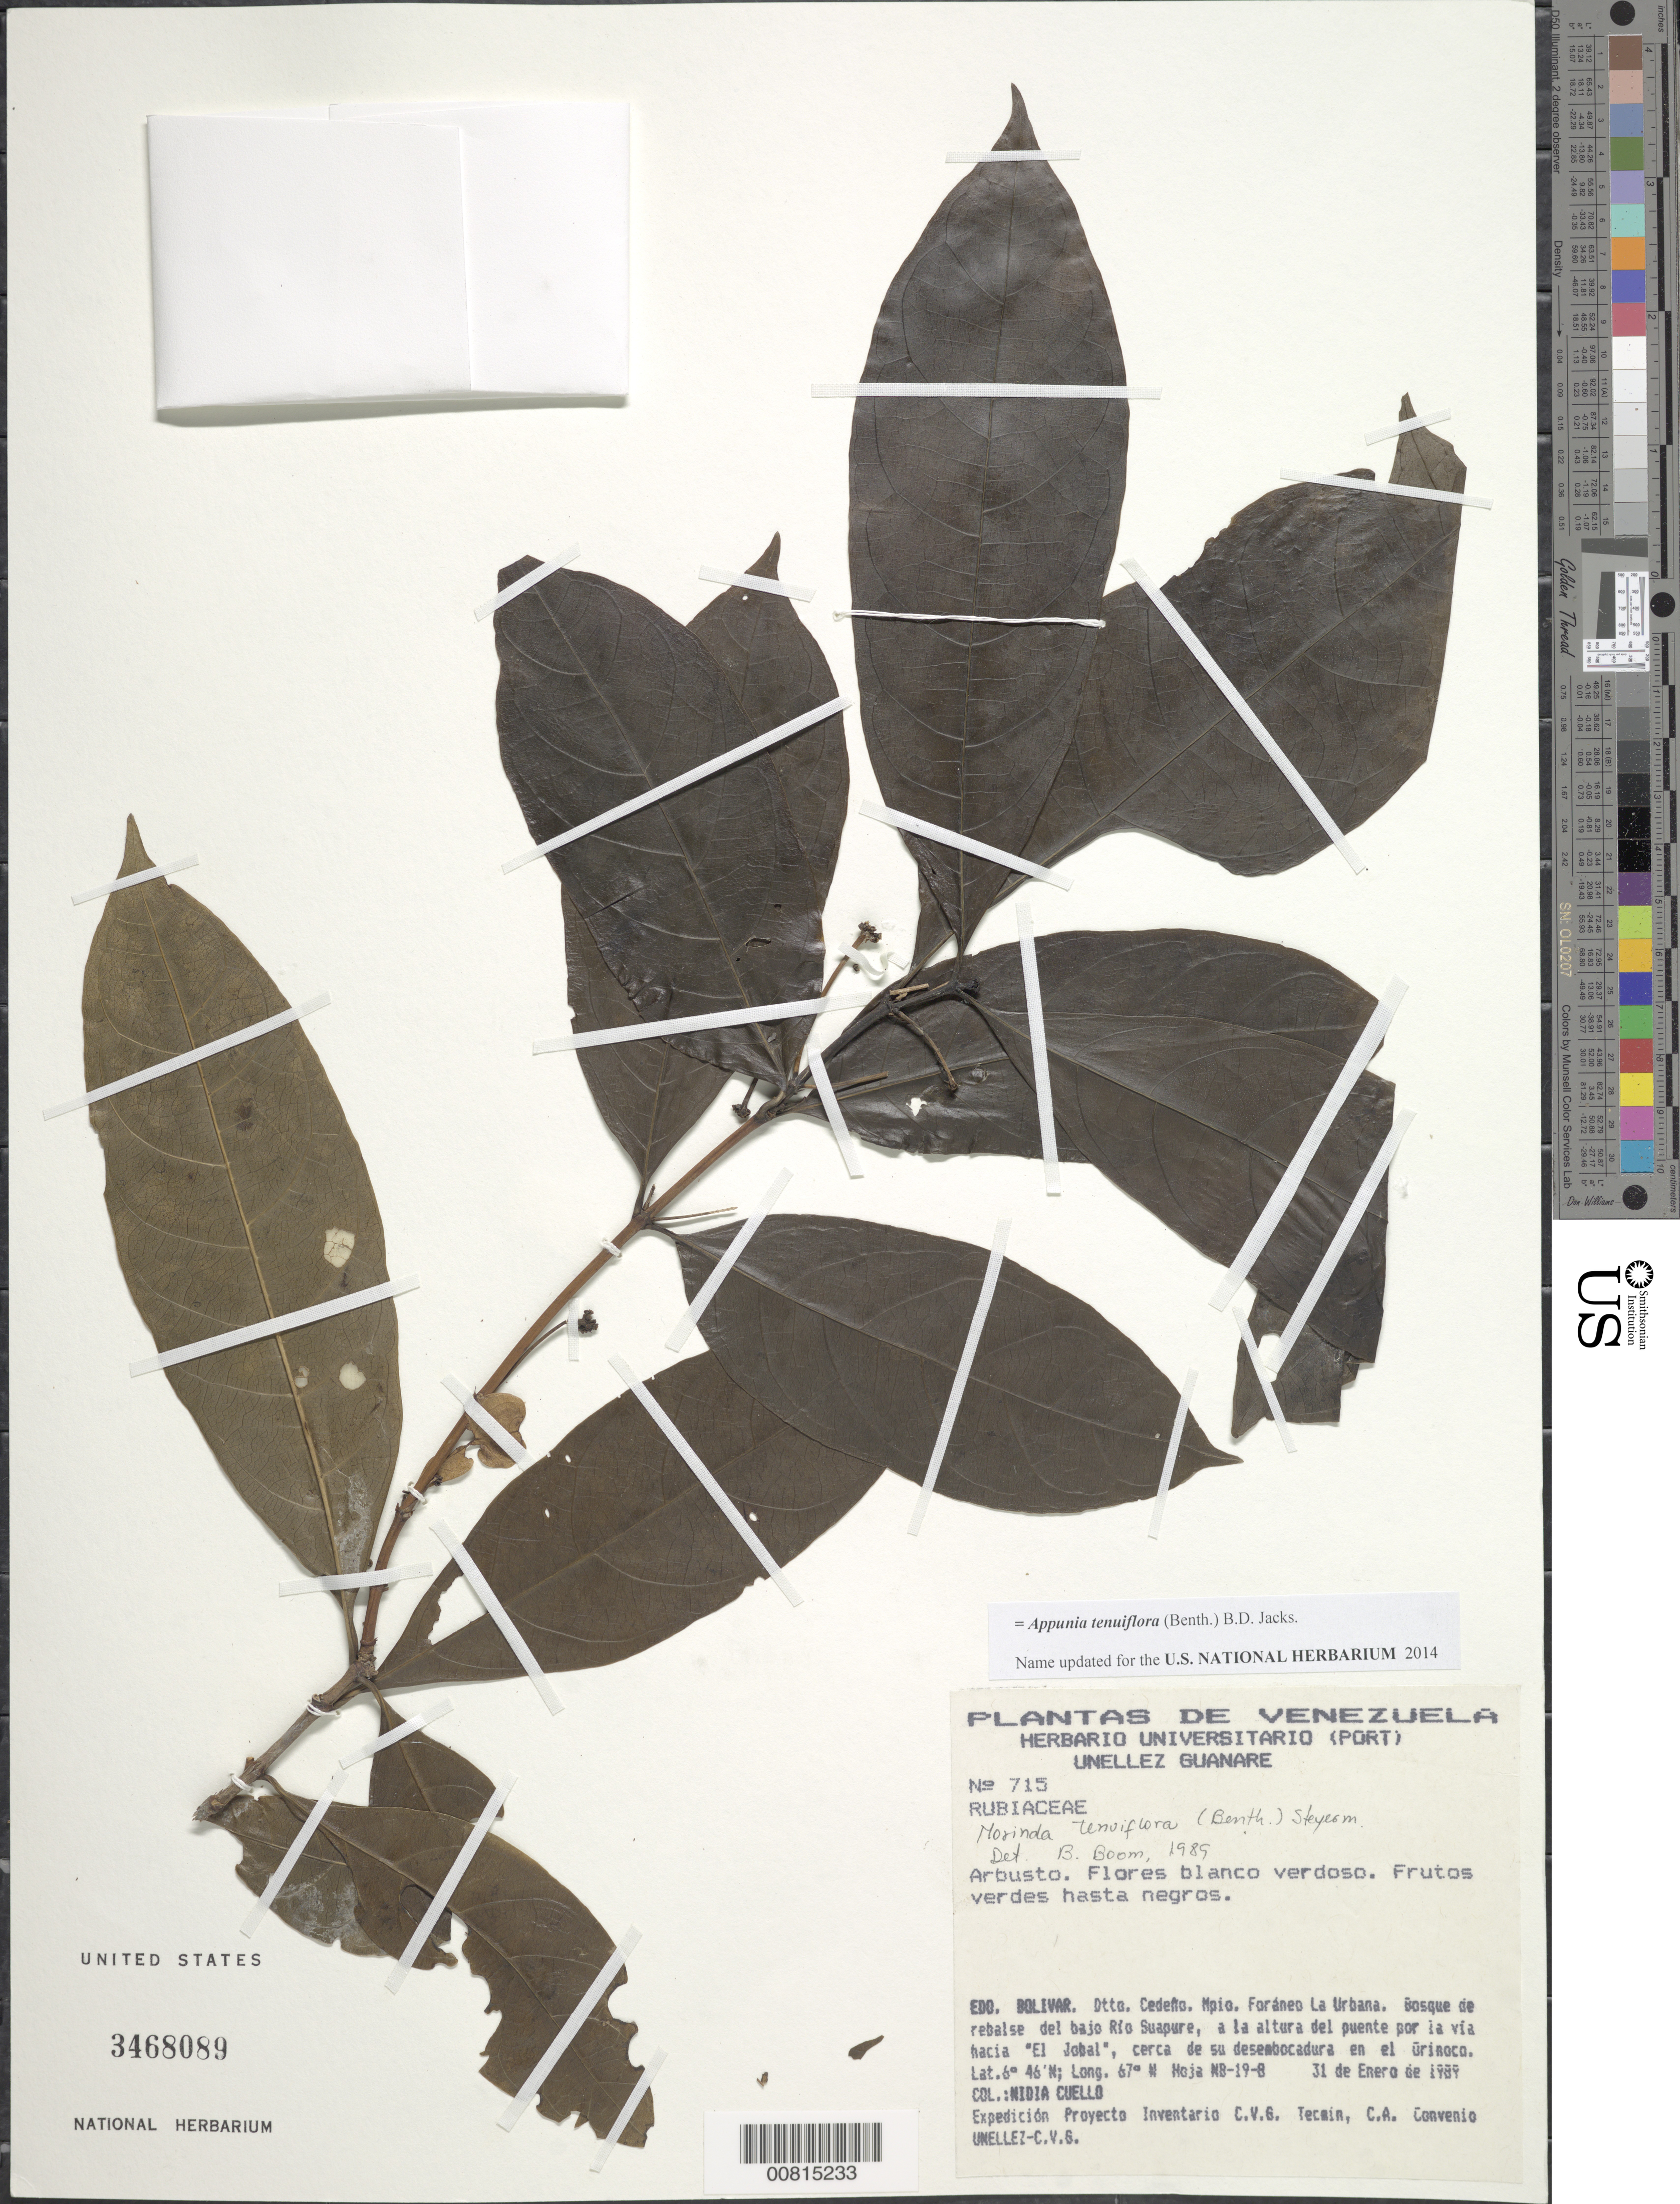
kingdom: Plantae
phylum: Tracheophyta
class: Magnoliopsida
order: Gentianales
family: Rubiaceae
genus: Appunia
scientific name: Appunia tenuiflora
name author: (Benth.) Hook. f. ex B.D. Jacks.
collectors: N. L. Cuello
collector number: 715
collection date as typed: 31-Jan-89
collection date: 1989-01-31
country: Venezuela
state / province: Bolívar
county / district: Cedeño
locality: Mun. Foráneo La Urbana, Río Suapure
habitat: Bosque de rebalse del rio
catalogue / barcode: US 3468089